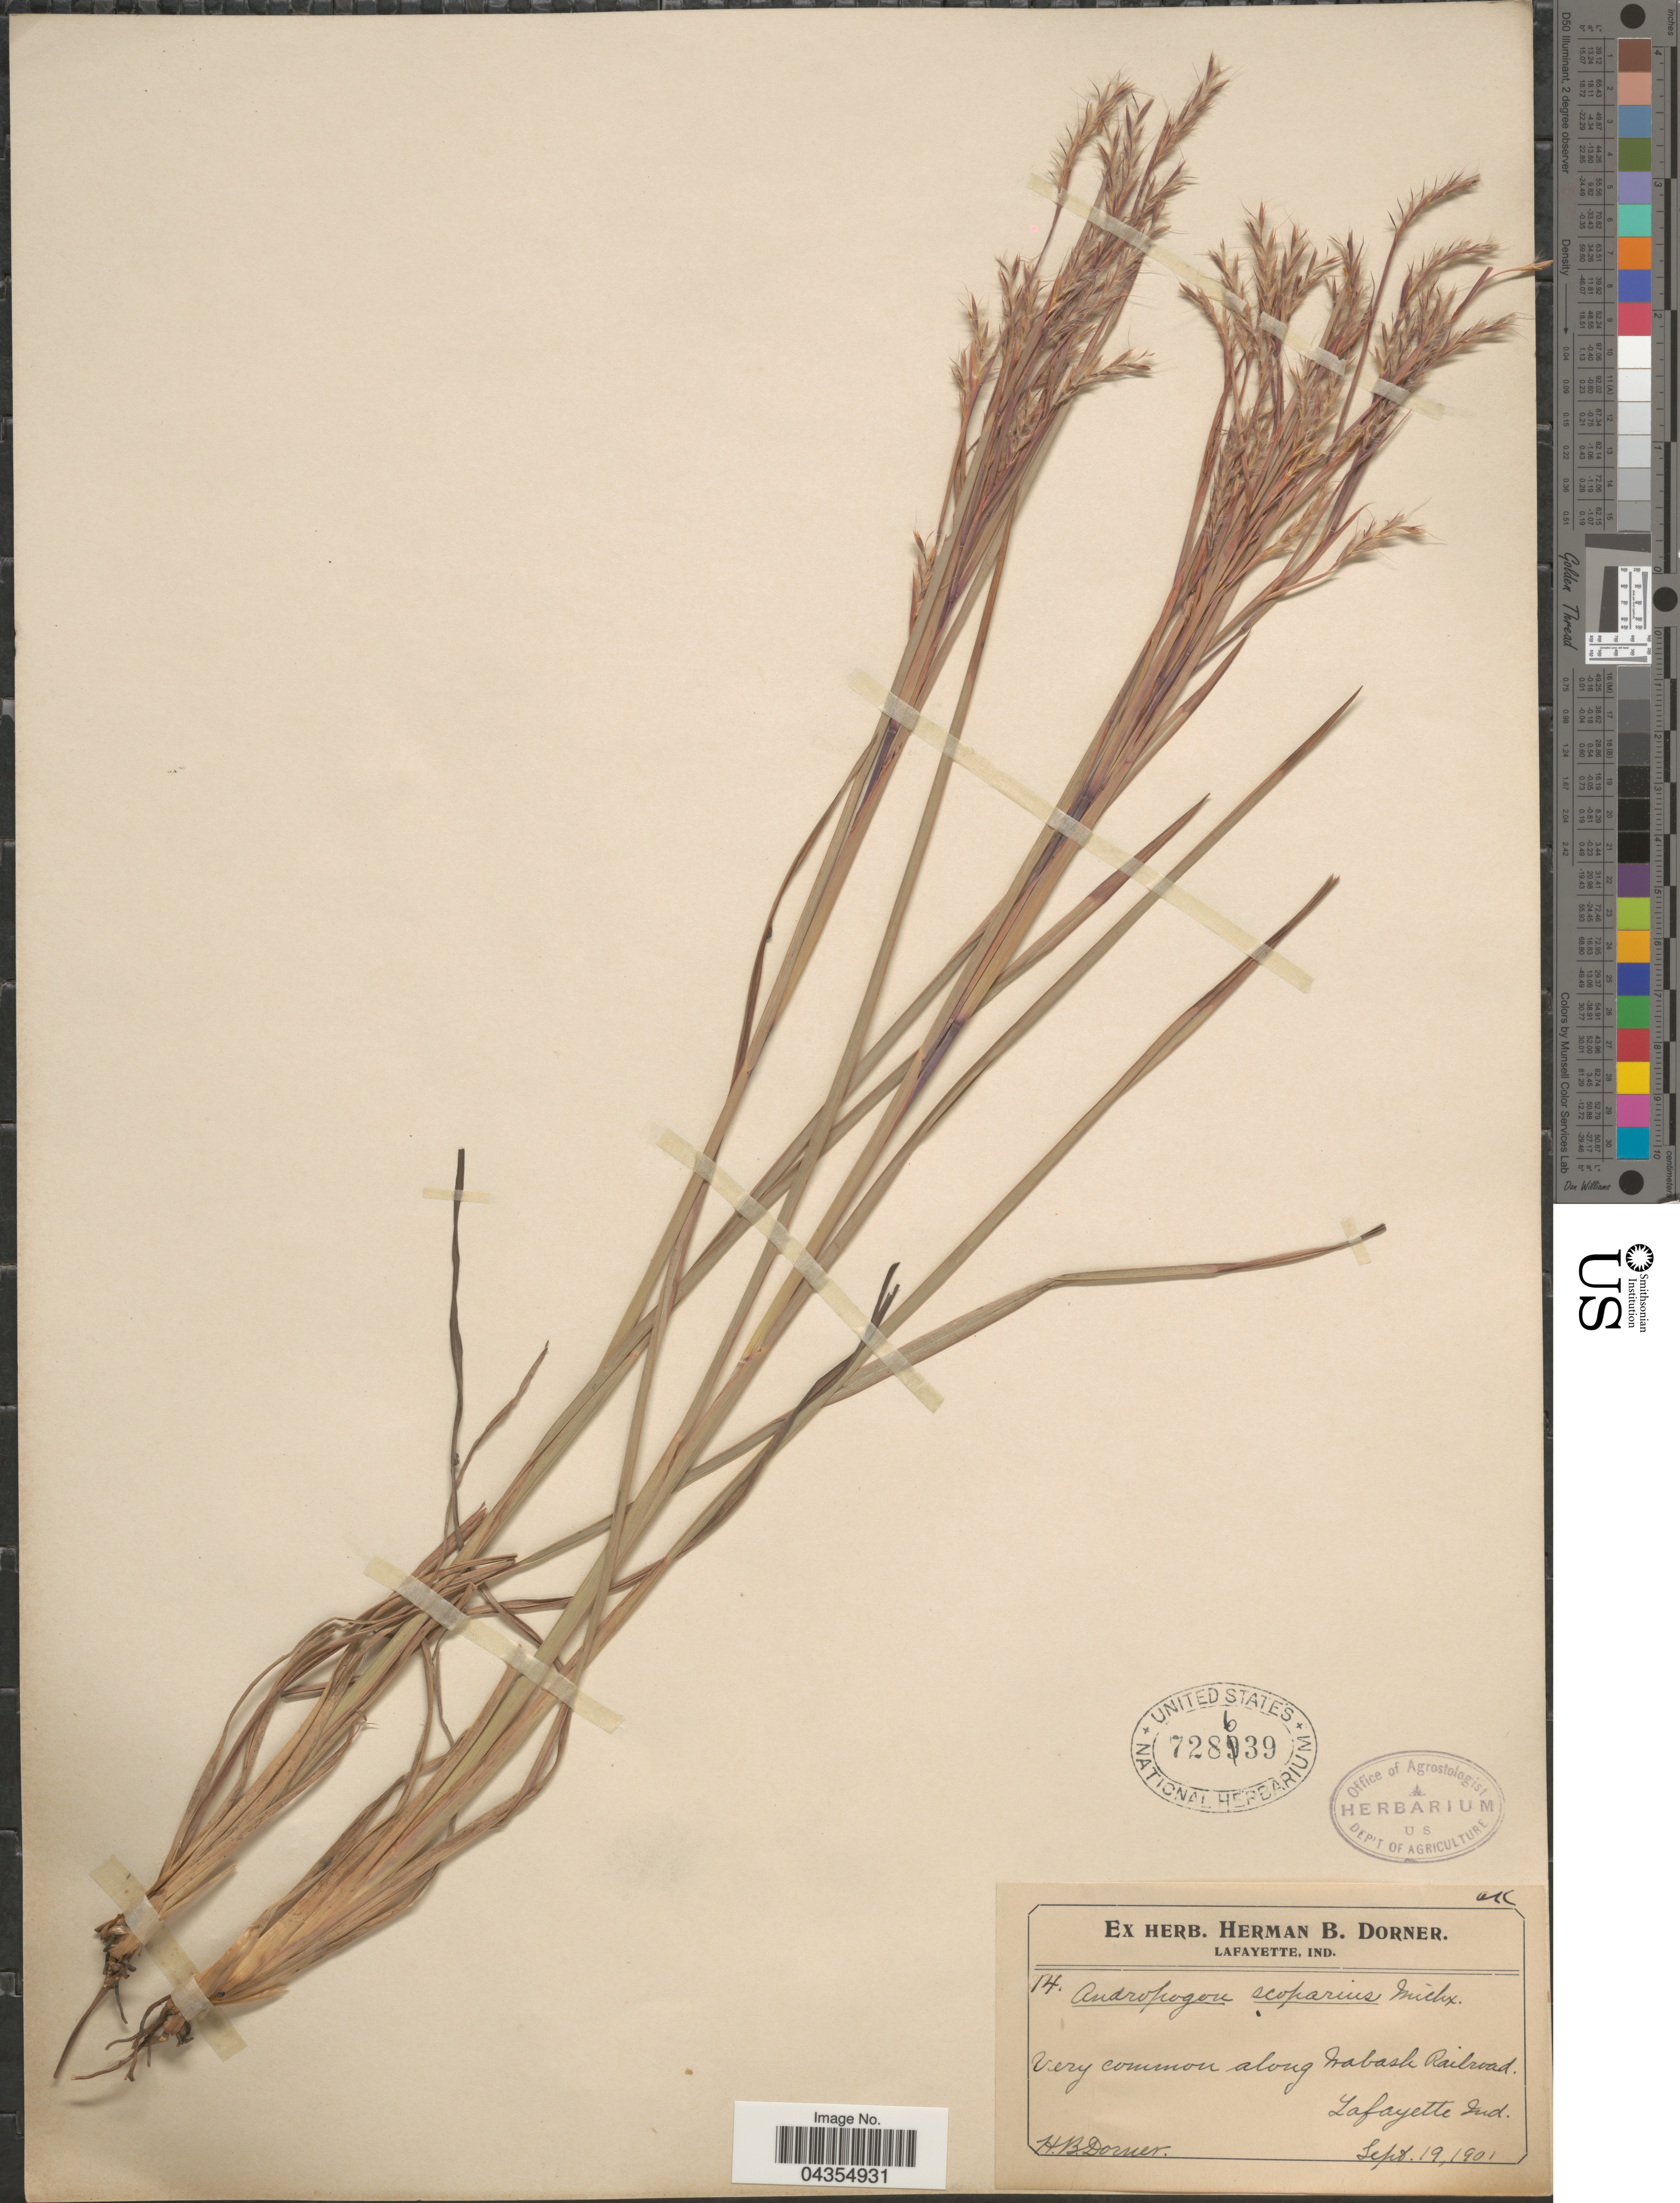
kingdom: Plantae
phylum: Tracheophyta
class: Liliopsida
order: Poales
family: Poaceae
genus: Schizachyrium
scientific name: Schizachyrium sanguineum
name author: (Retz.) Alston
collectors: H. Dorner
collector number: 14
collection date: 1901-09-19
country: United States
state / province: Indiana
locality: Along Wabash Railroad. Lafayette.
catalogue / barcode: US 728639